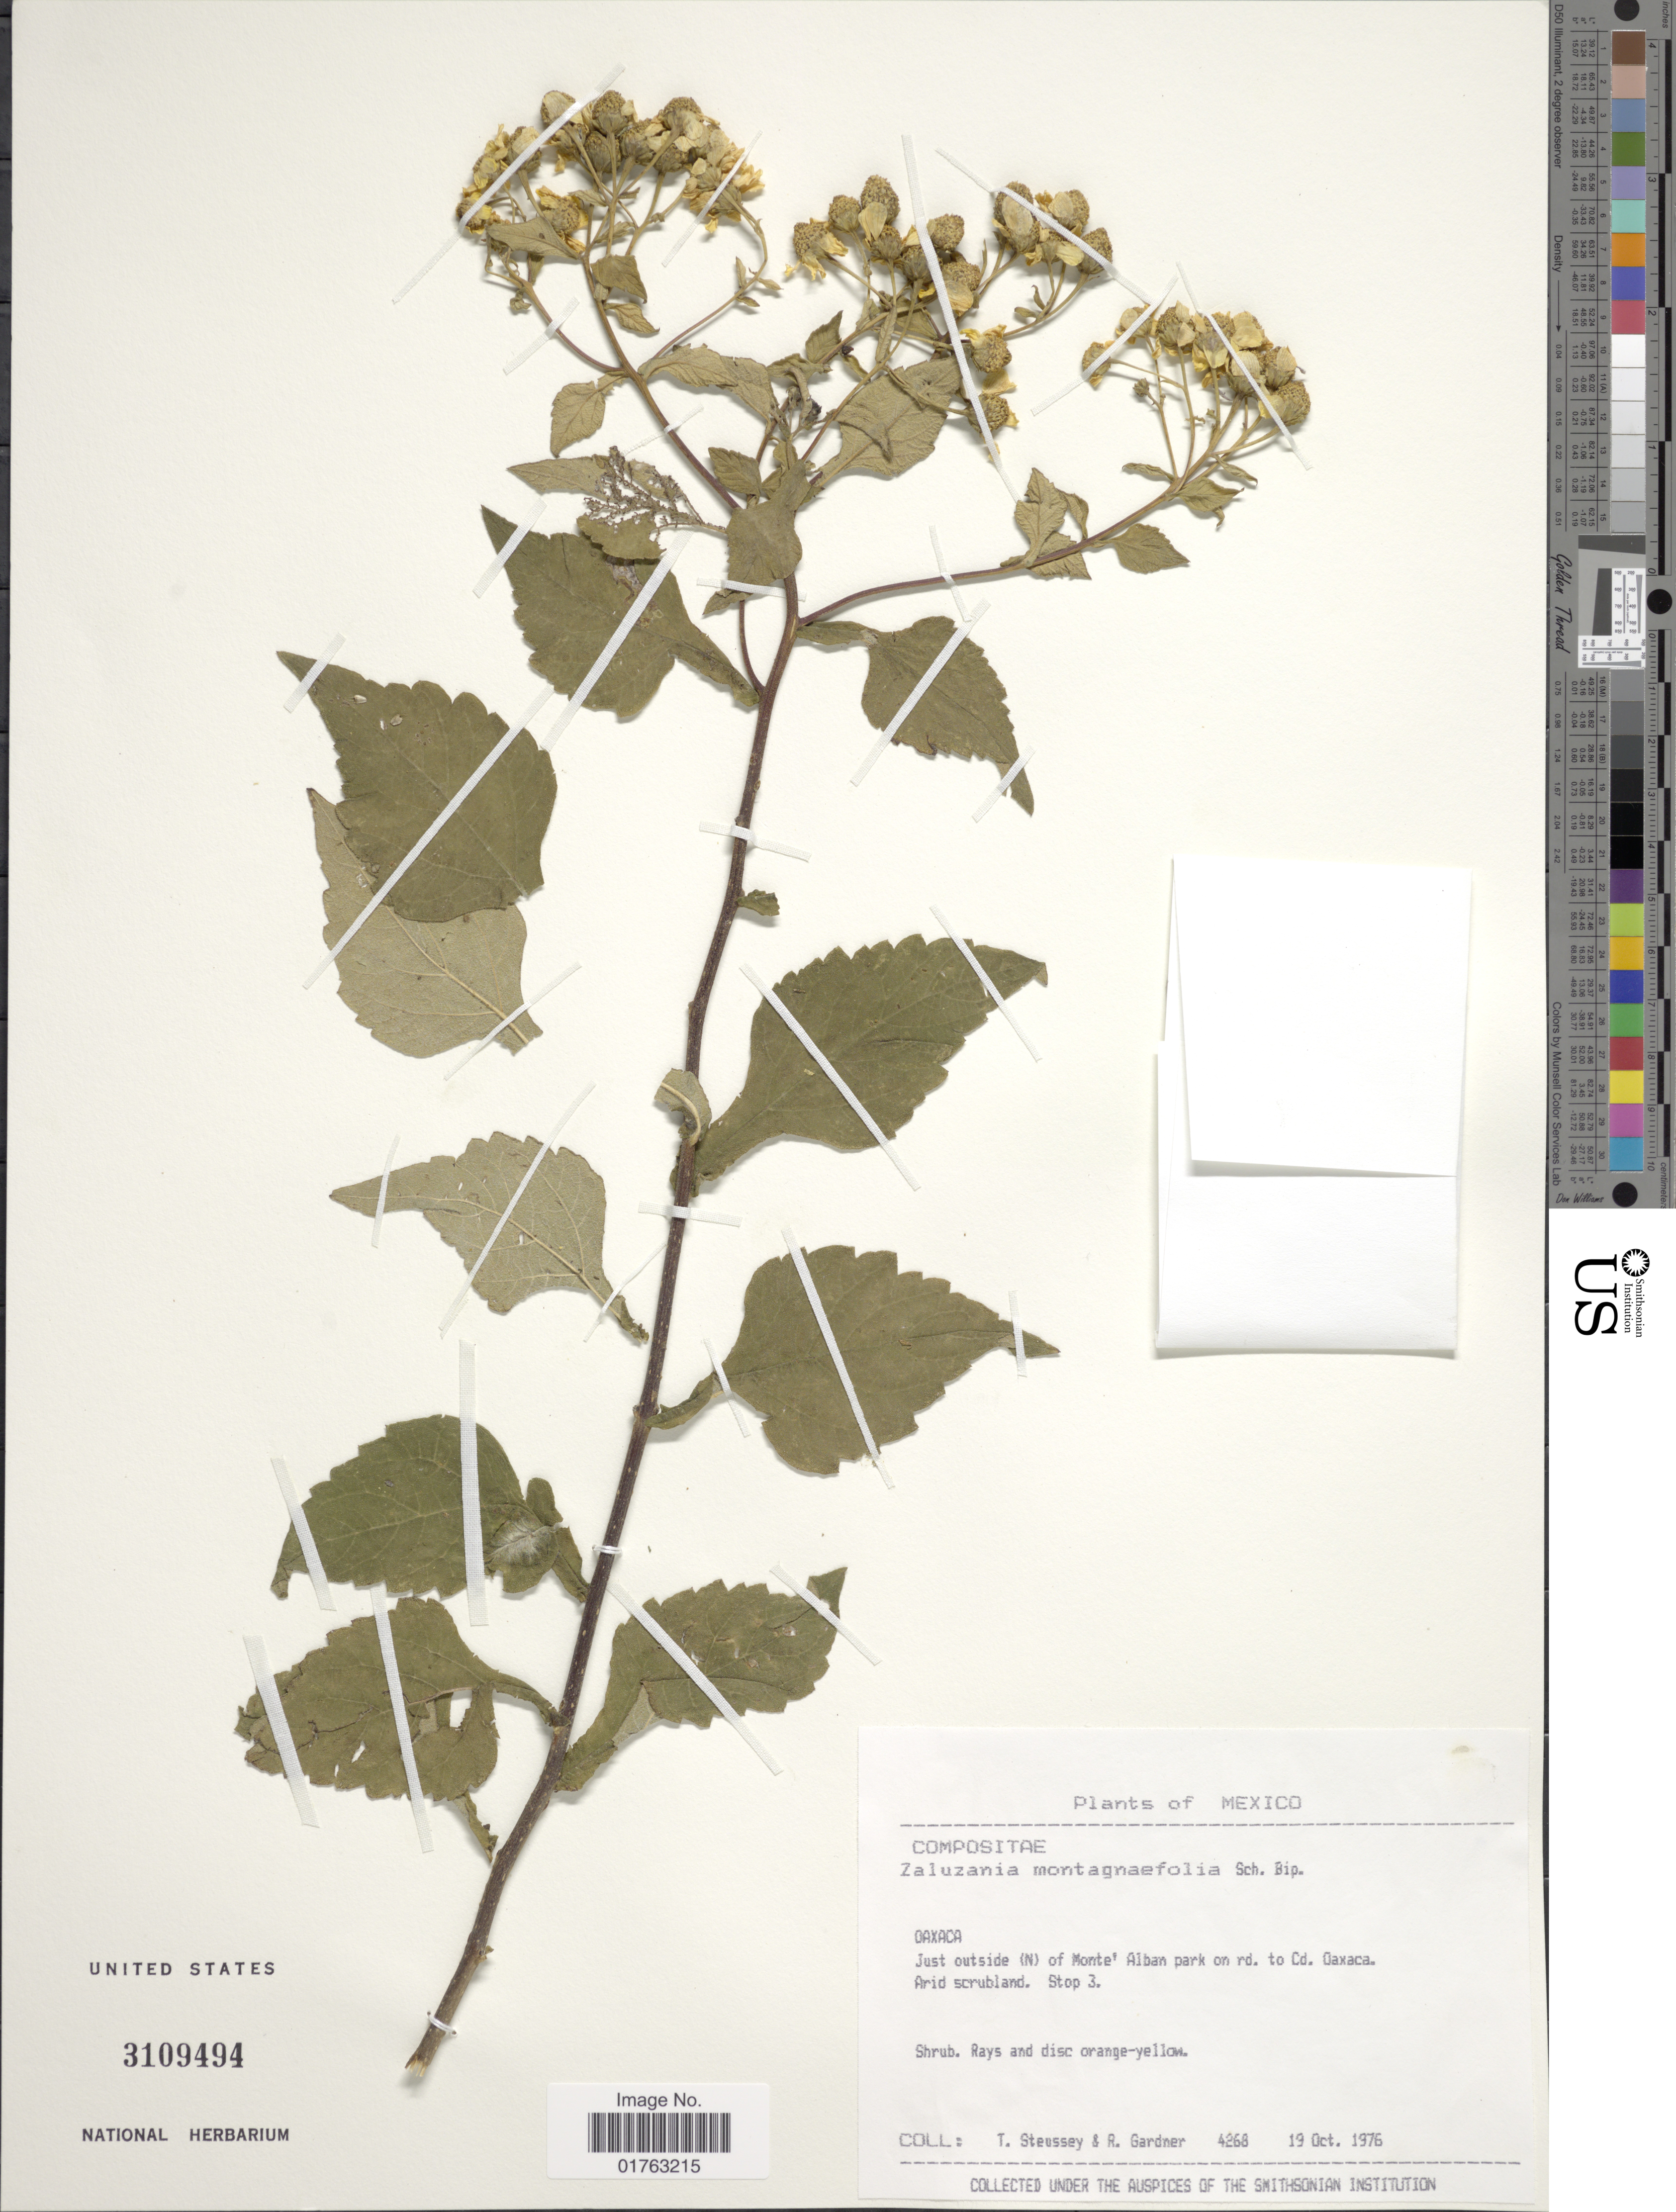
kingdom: Plantae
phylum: Tracheophyta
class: Magnoliopsida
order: Asterales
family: Asteraceae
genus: Zaluzania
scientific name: Zaluzania montagnaefolia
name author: Sch. Bip.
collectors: T. Steussey & R. C. Gardner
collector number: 4268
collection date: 1976-10-19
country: Mexico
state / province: Oaxaca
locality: Just outside (N) of Monte Alban park on rd. t Cd. Oaxaca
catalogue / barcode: US 3109494